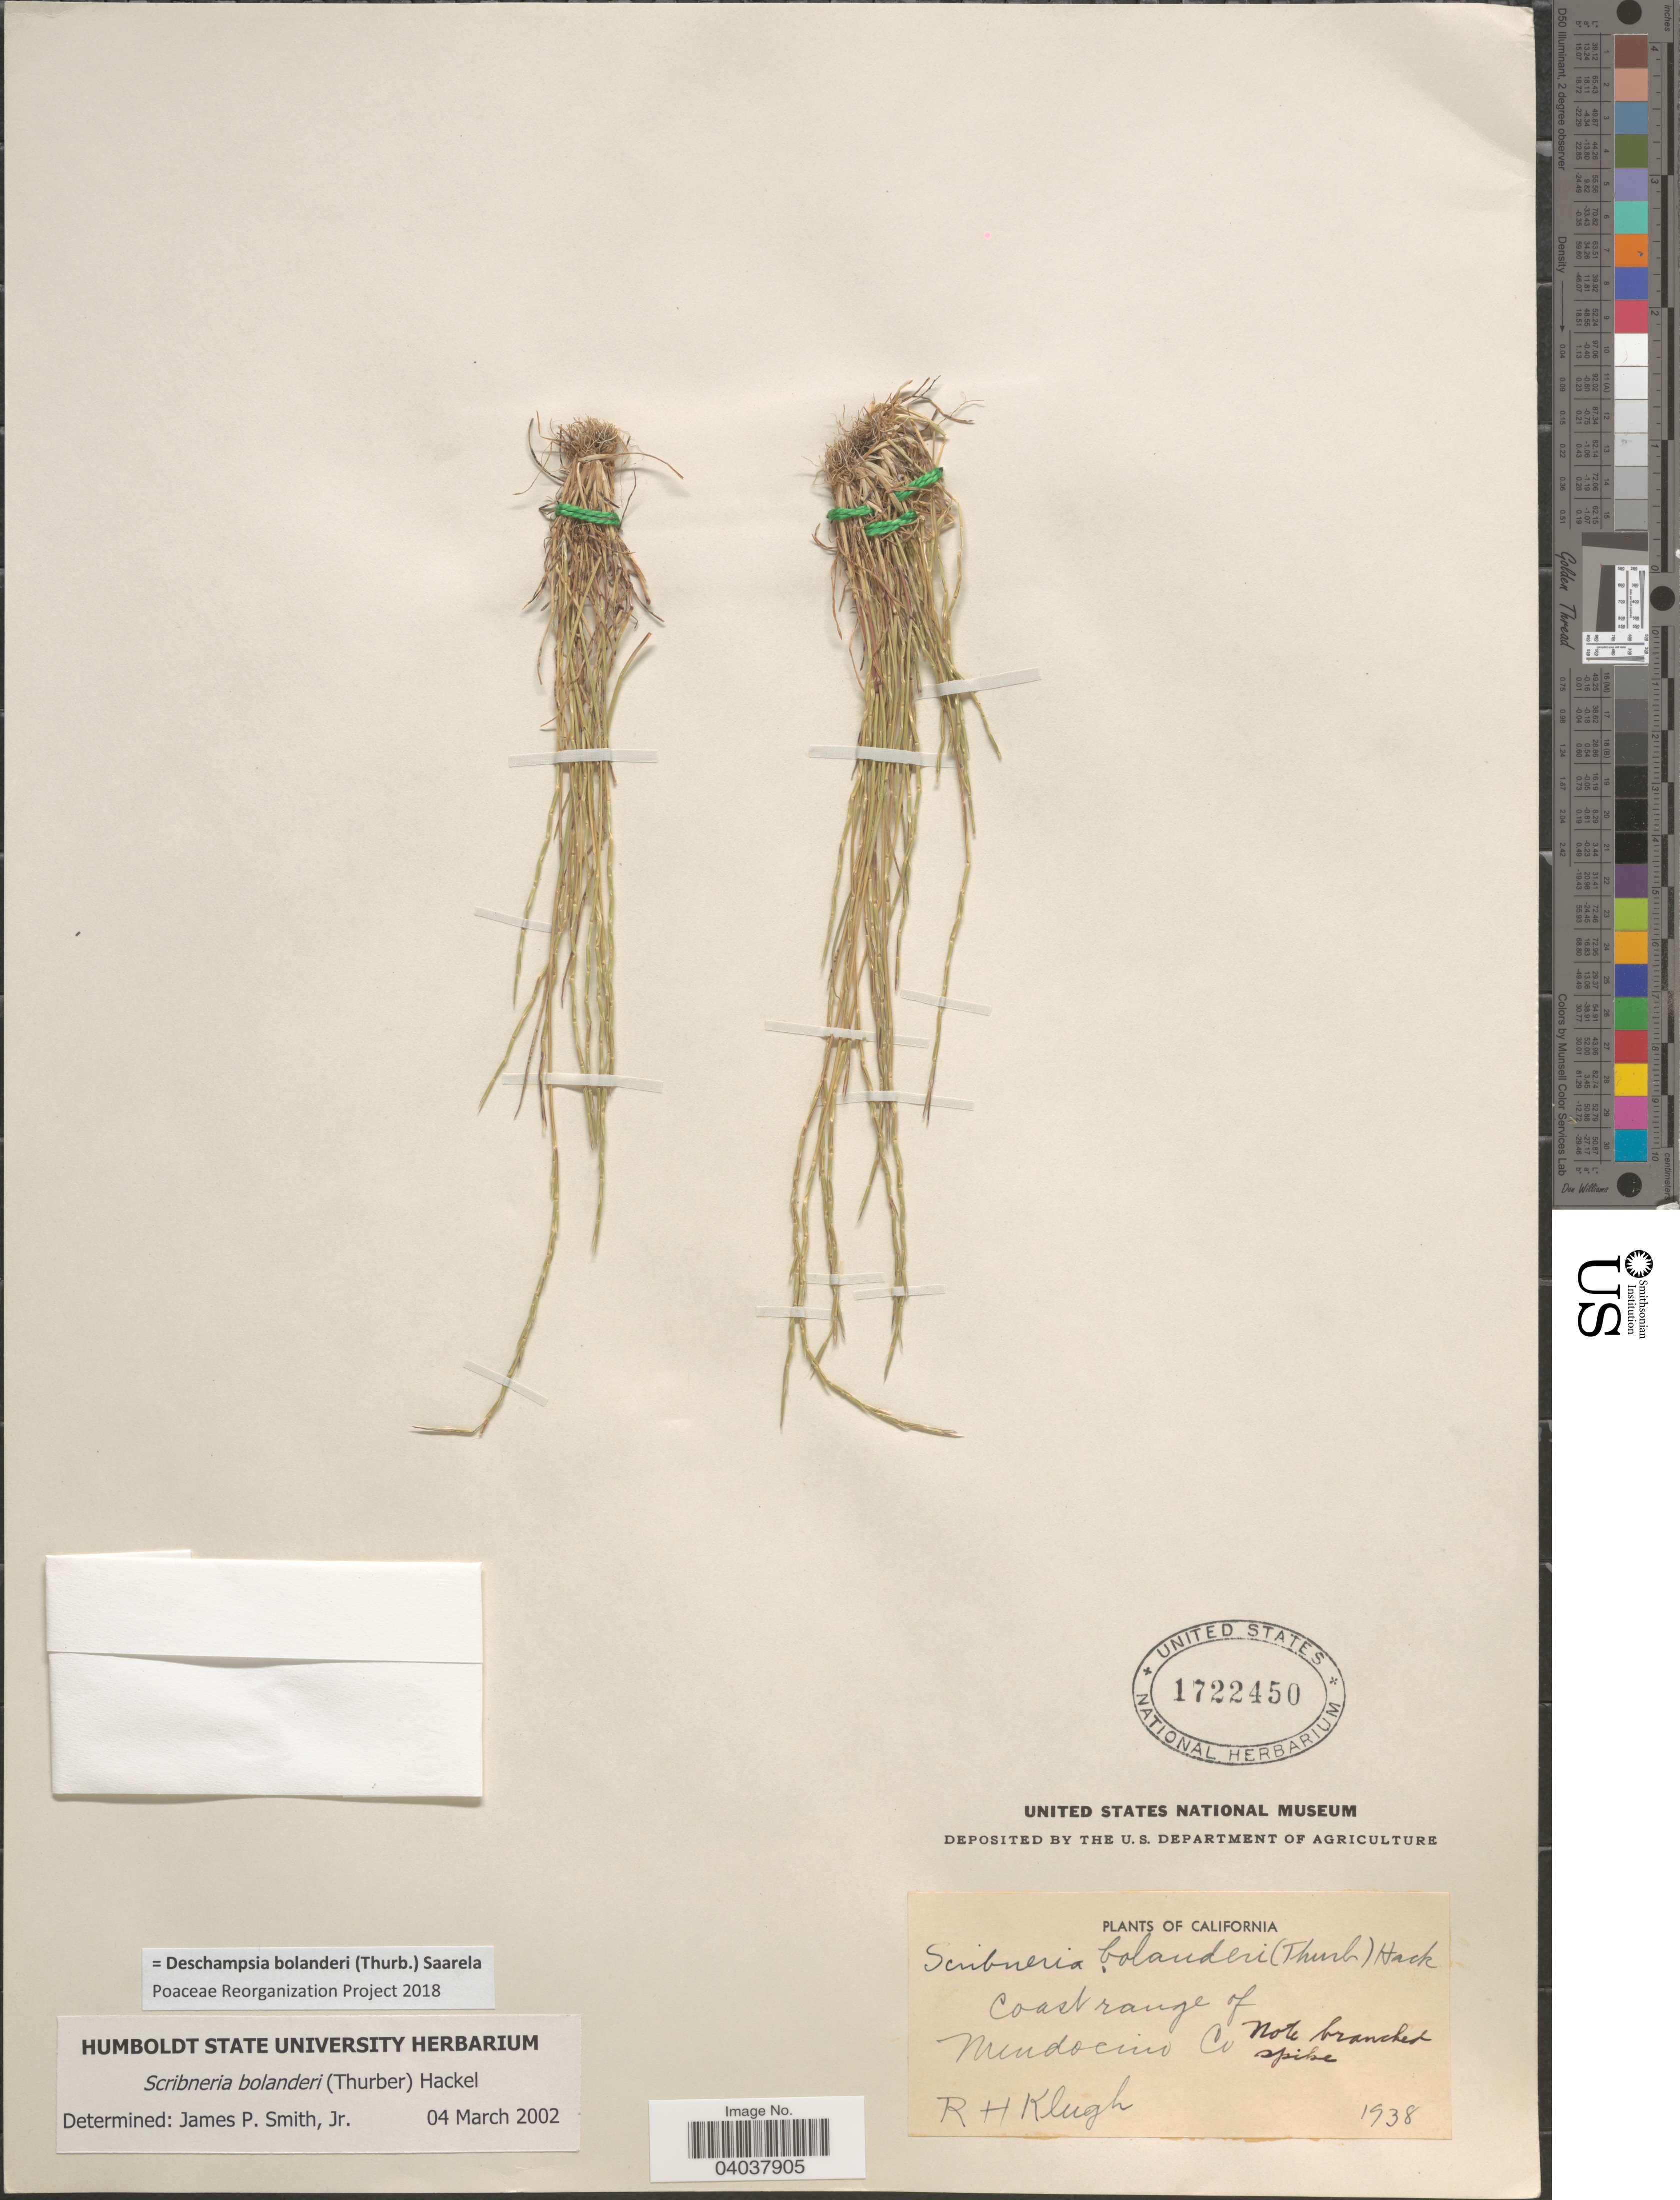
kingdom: Plantae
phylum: Tracheophyta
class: Liliopsida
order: Poales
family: Poaceae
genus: Deschampsia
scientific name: Deschampsia bolanderi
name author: (Thurb.) Saarela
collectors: R. Klugh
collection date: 1938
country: United States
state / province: California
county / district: Mendocino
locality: Coast range of Mendocino Co.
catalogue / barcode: US 1722450